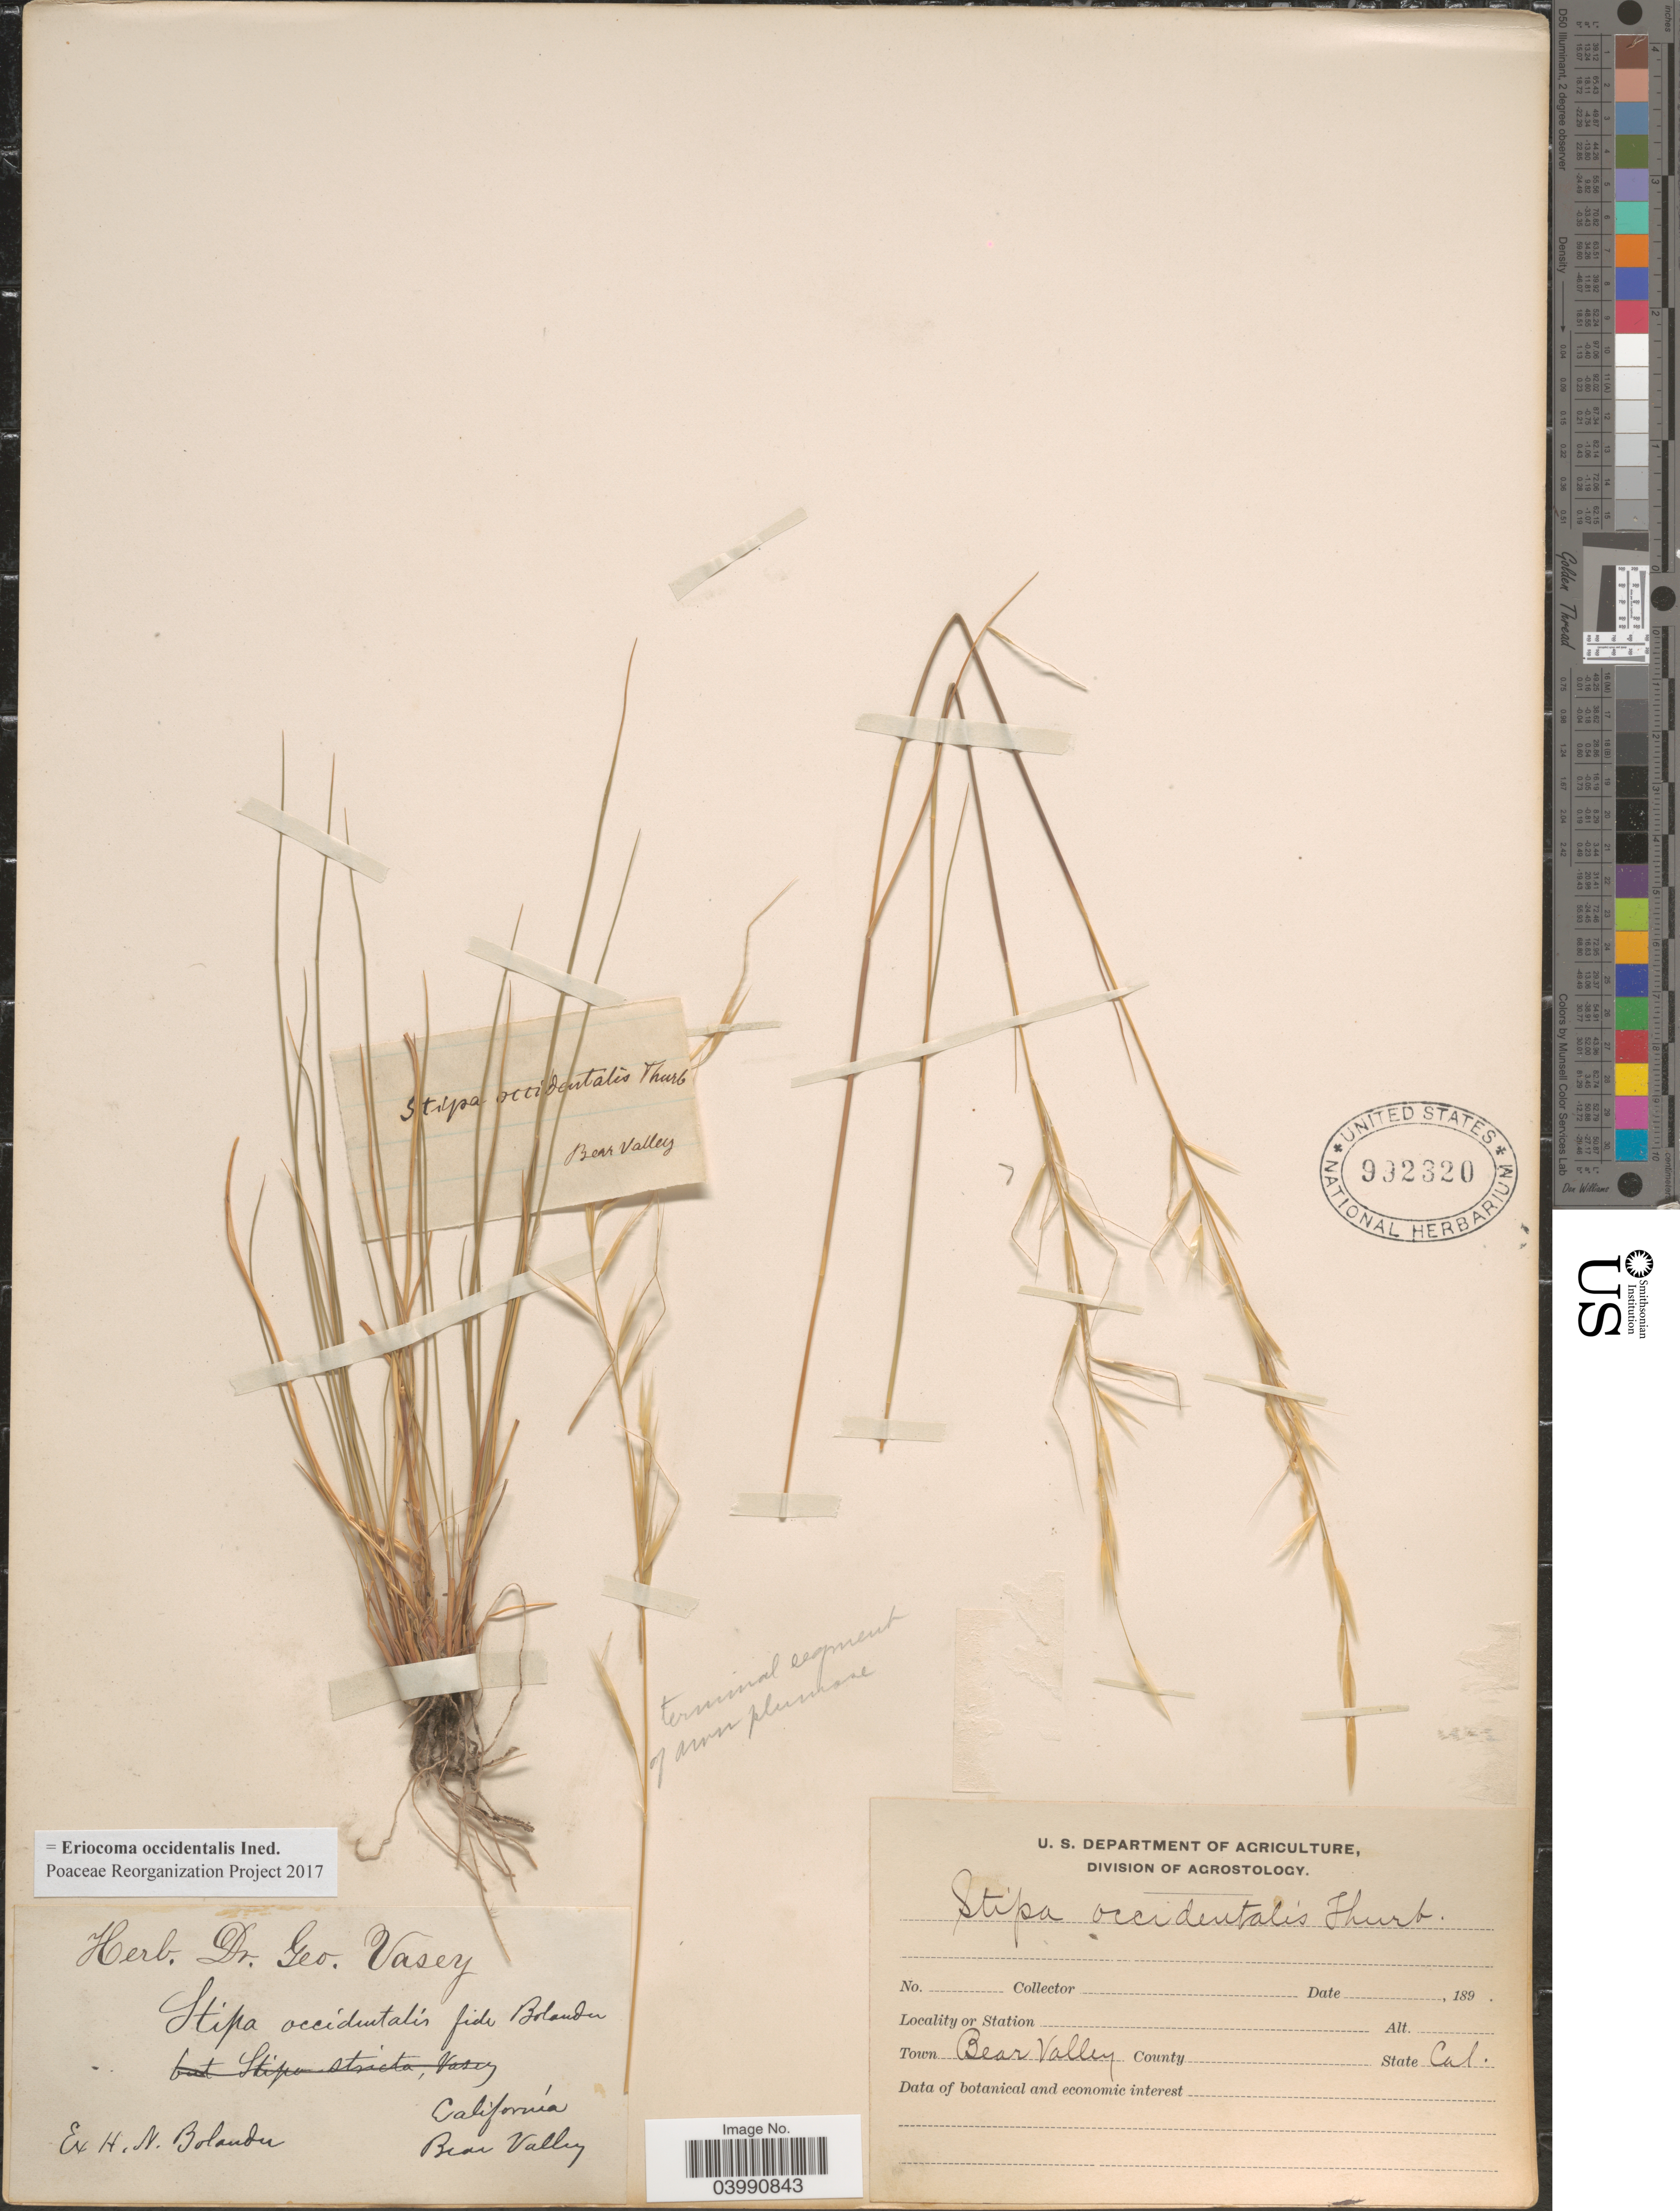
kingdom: Plantae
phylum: Tracheophyta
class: Liliopsida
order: Poales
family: Poaceae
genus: Eriocoma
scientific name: Eriocoma occidentalis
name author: (Thurb. ex S. Watson) Romasch.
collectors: H. N. Bolander (herbarium)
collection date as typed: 189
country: United States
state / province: California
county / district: San Bernardino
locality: Bear Valley.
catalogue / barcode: US 992320